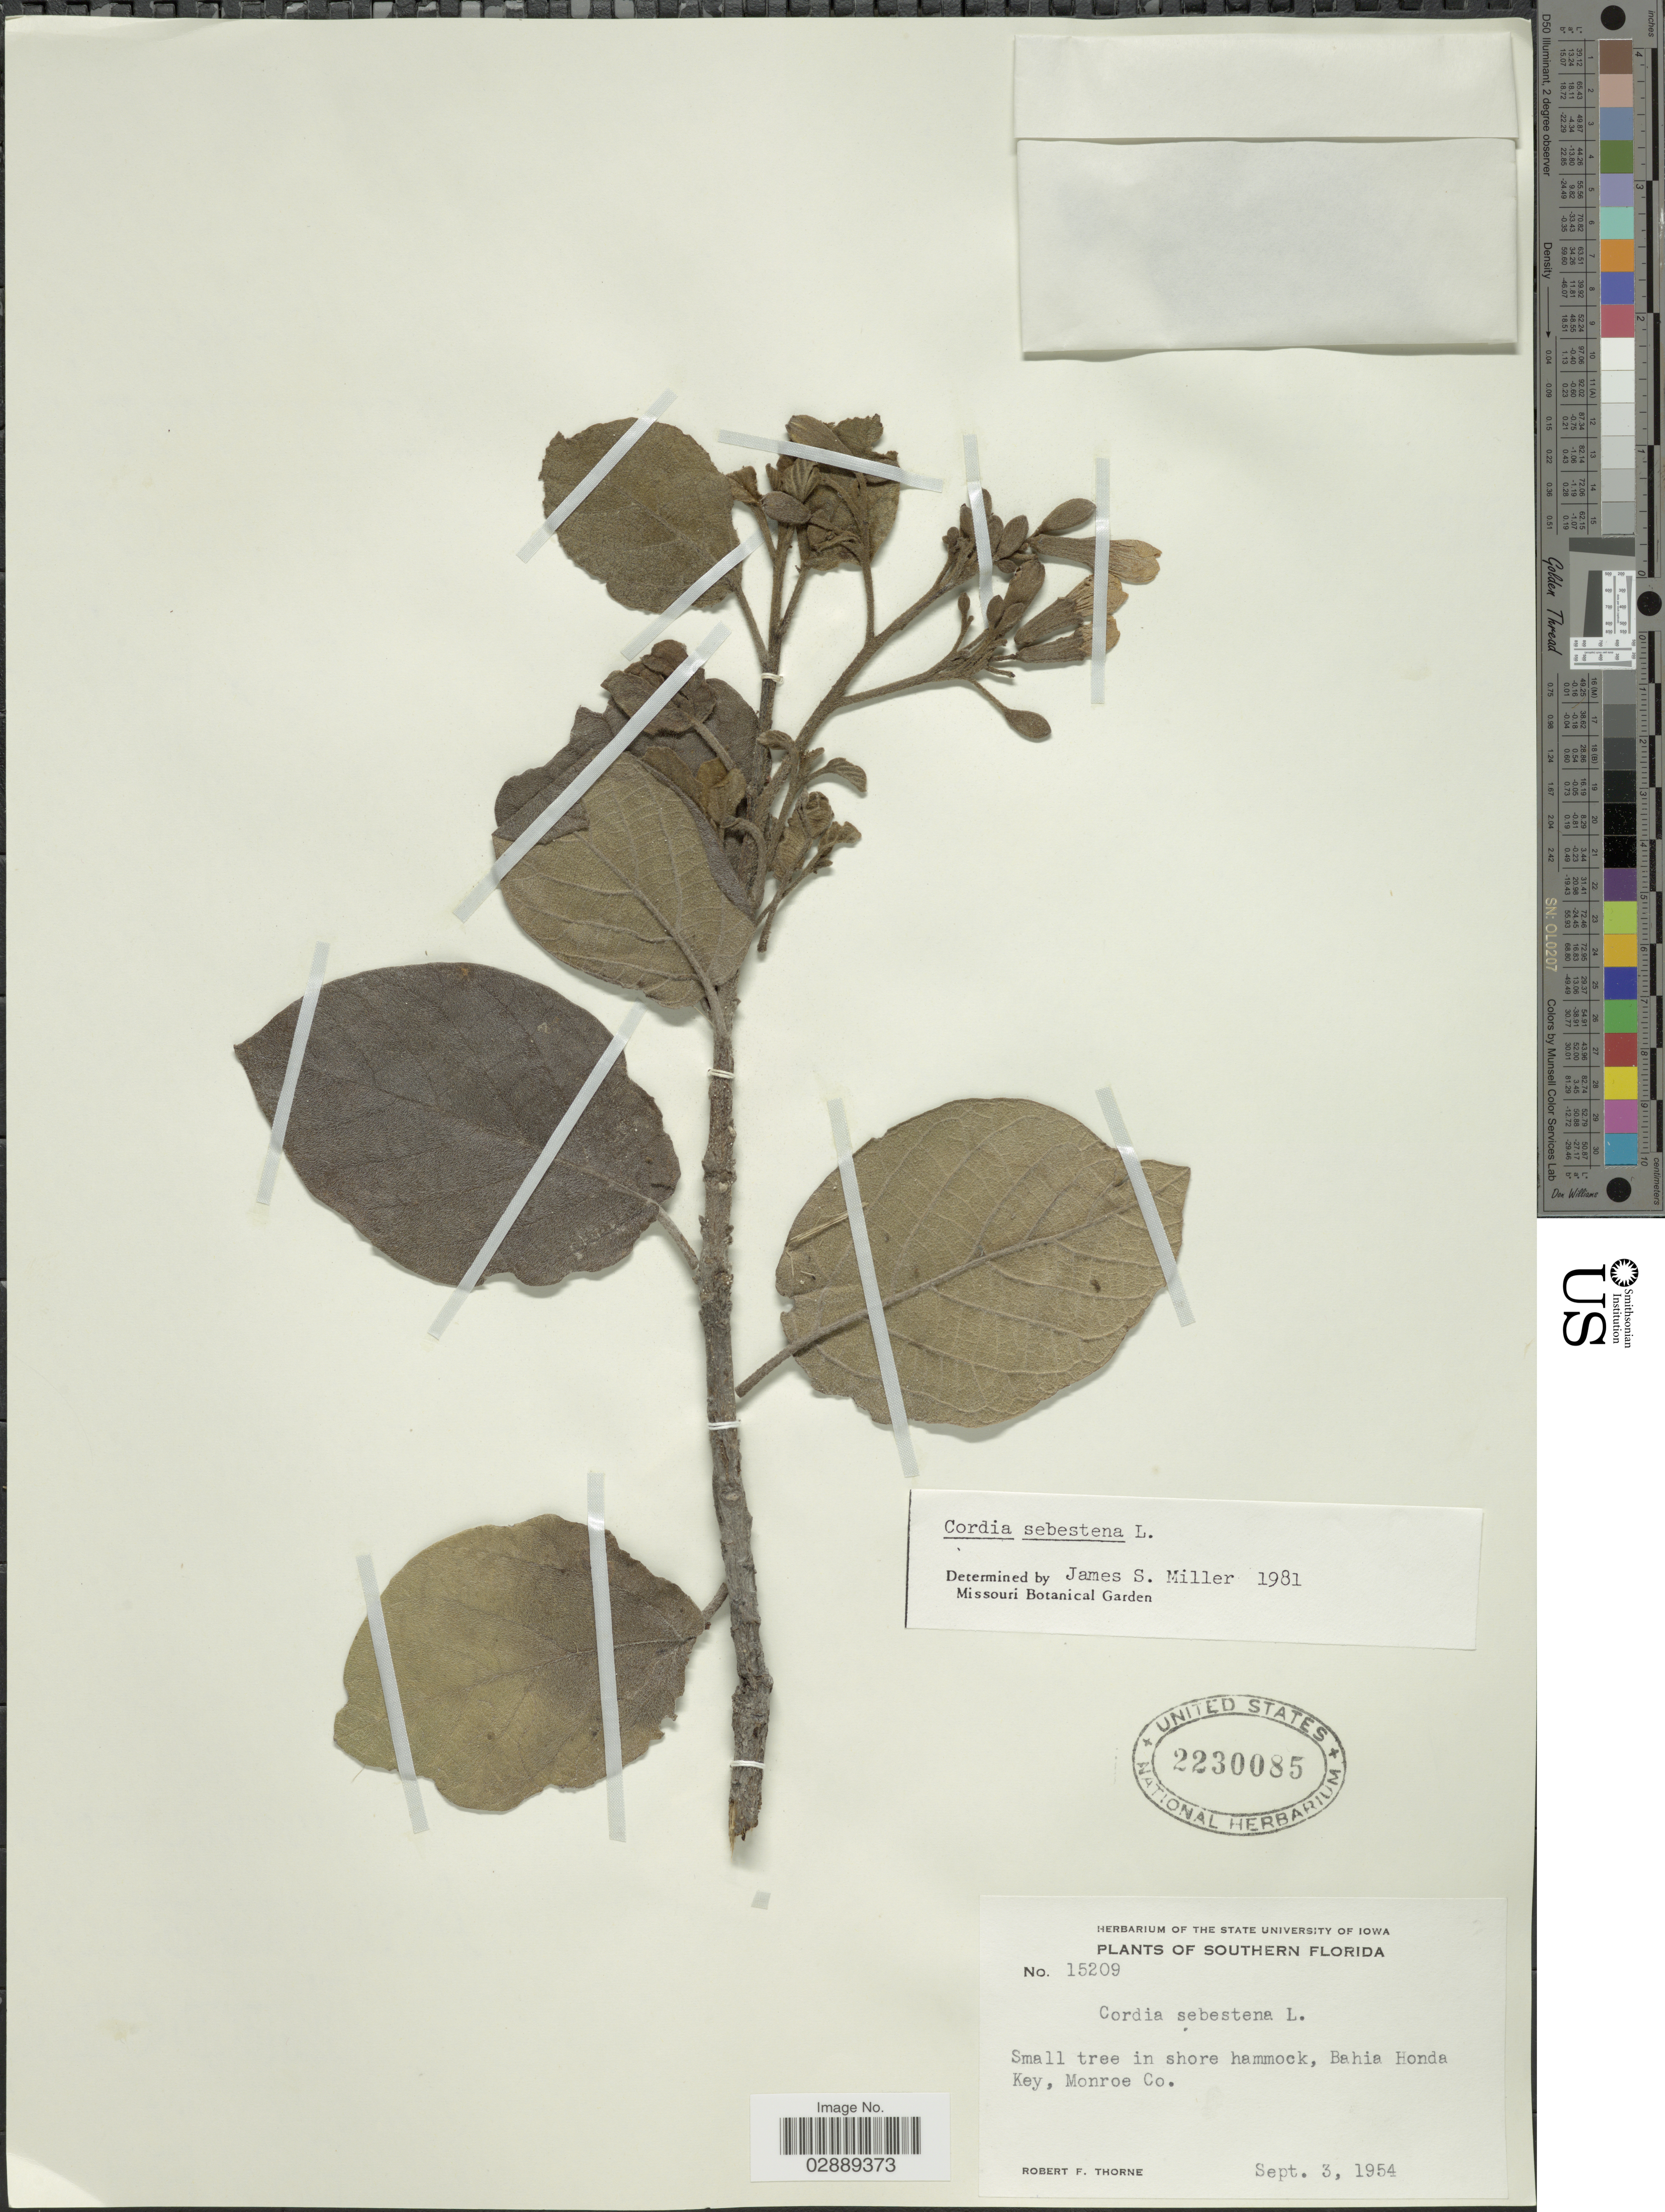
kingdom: Plantae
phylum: Tracheophyta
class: Magnoliopsida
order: Boraginales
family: Cordiaceae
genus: Cordia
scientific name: Cordia sebestena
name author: L.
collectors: R. F. Thorne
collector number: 15209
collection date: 1954-09-03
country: United States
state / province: Florida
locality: Southern Florida. Bahia Honda Key, Monroe Co.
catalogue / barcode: US 2230085